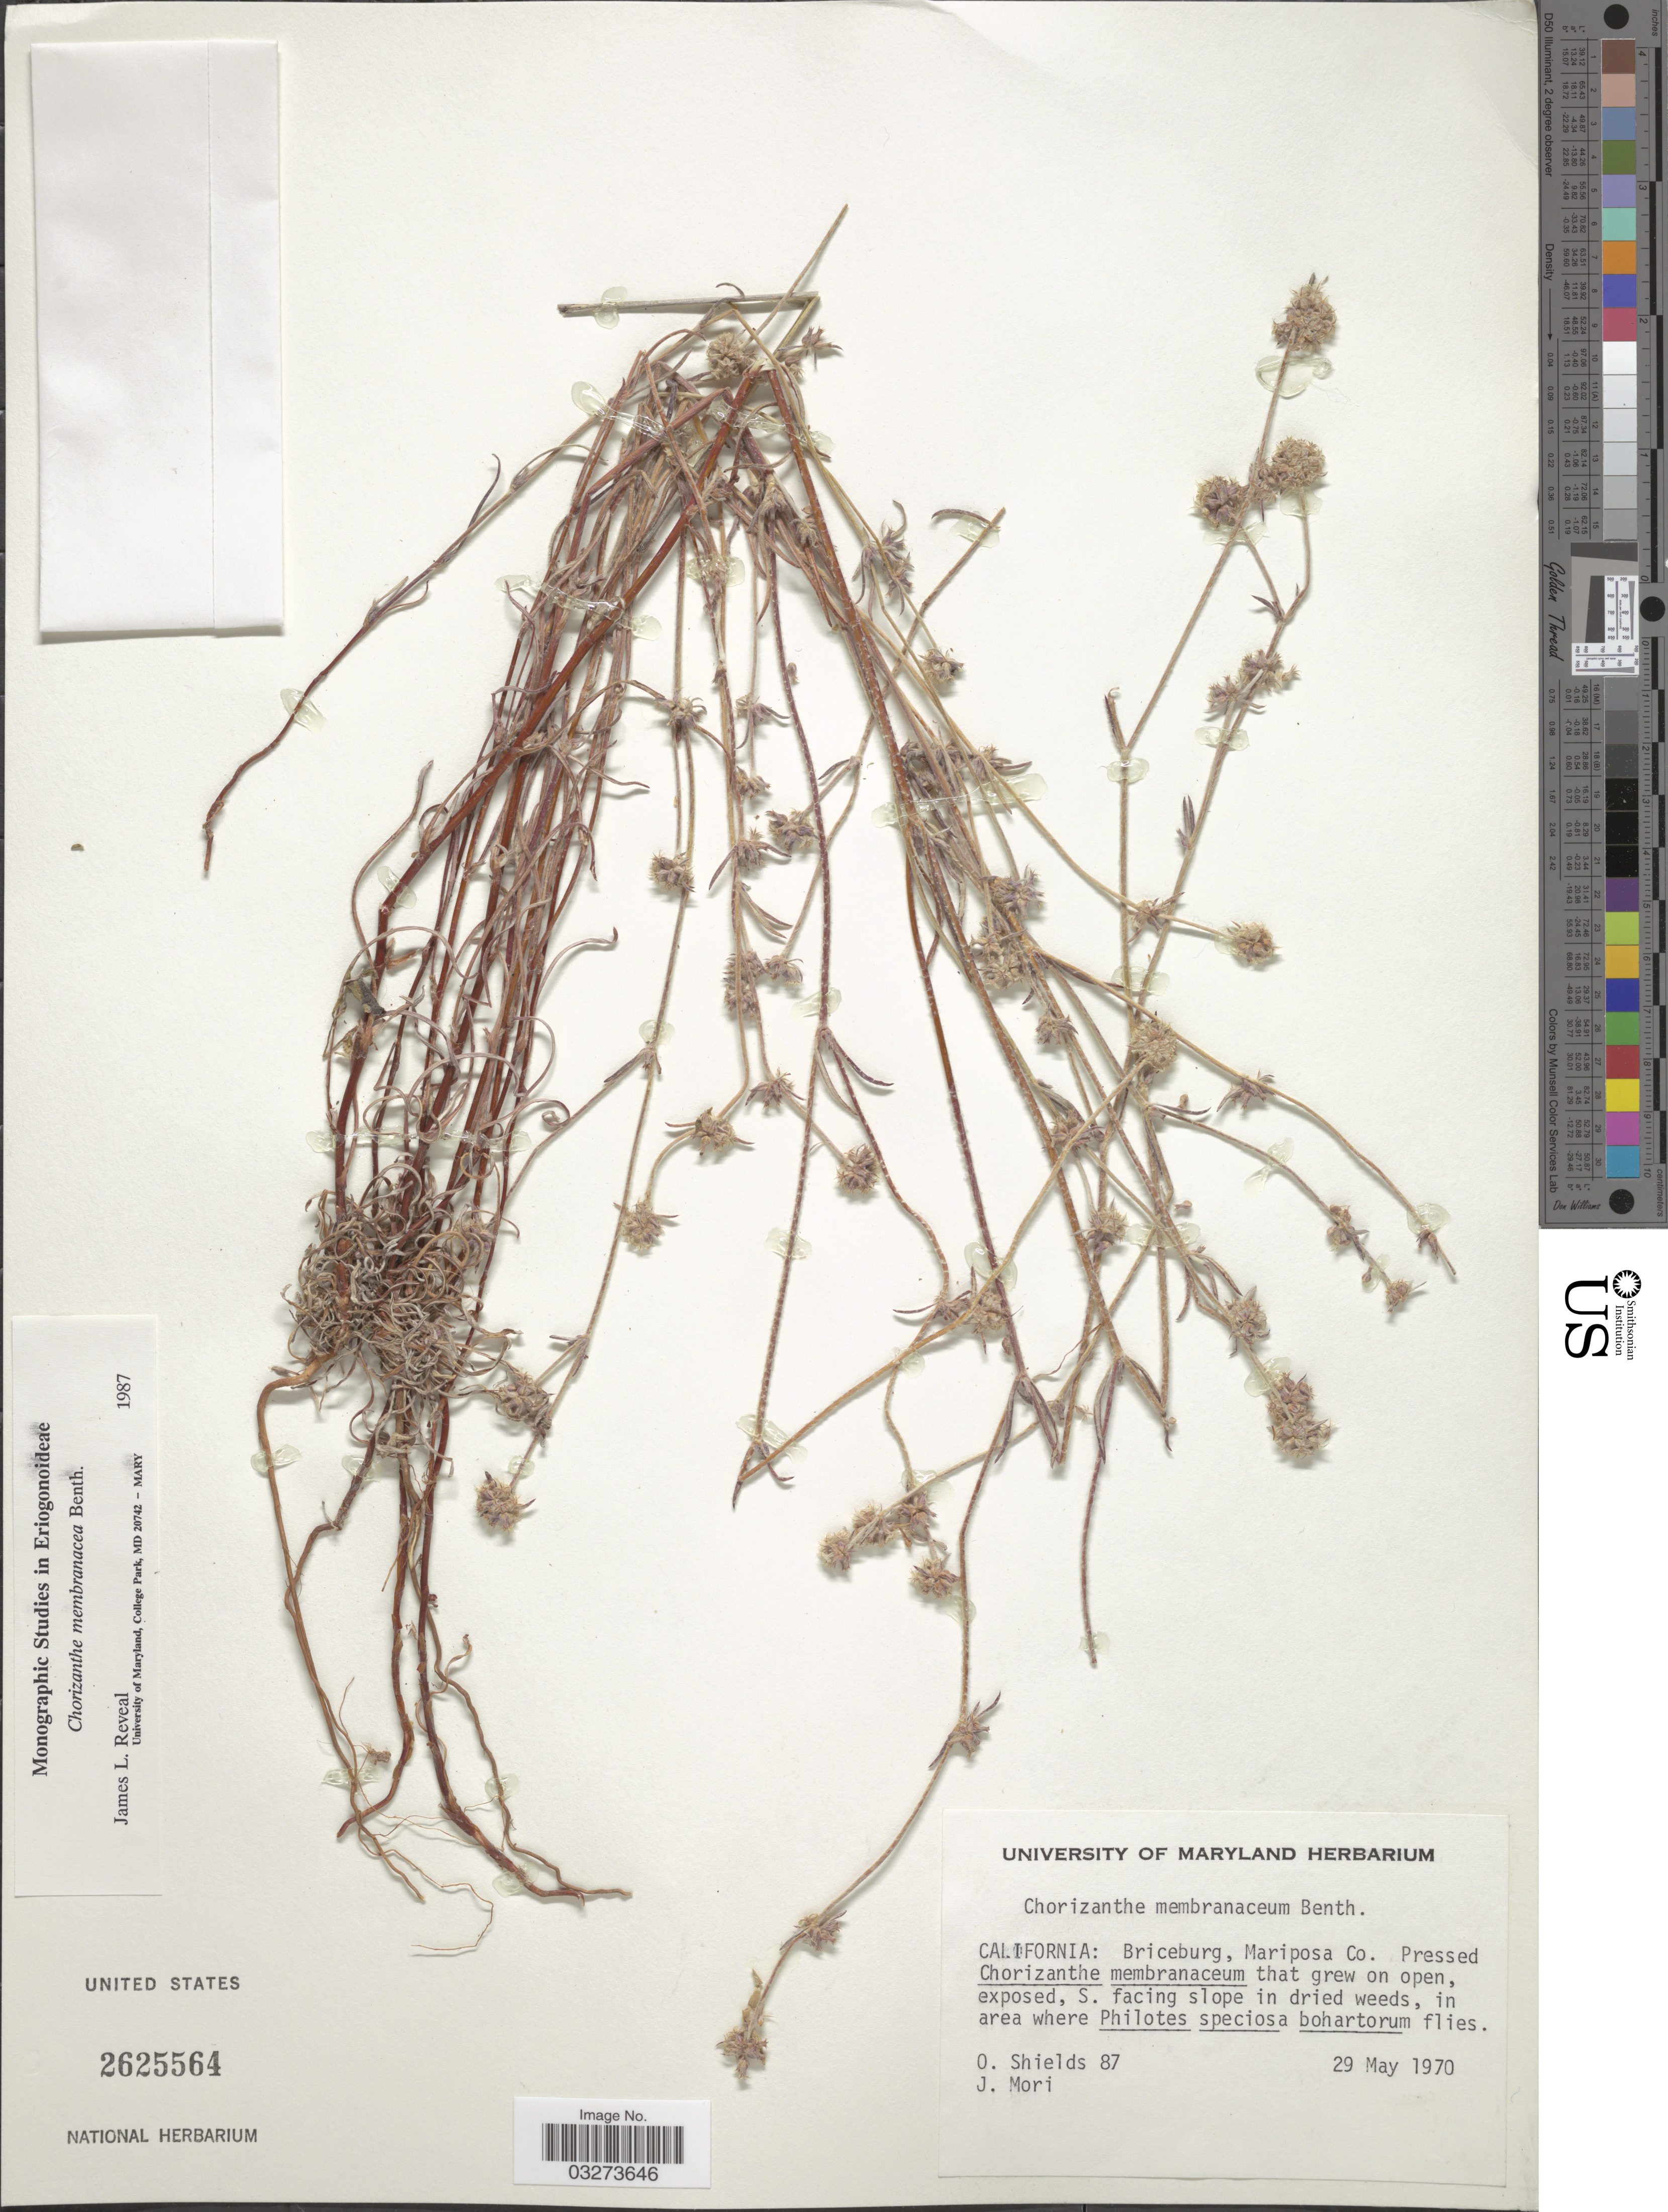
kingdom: Plantae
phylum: Tracheophyta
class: Magnoliopsida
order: Caryophyllales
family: Polygonaceae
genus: Chorizanthe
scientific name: Chorizanthe membranacea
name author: Benth.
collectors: O. Shields & J. Mori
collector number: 87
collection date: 1970-05-29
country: United States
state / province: California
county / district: Mariposa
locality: Briceburg, Mariposa Co.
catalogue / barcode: US 2625564